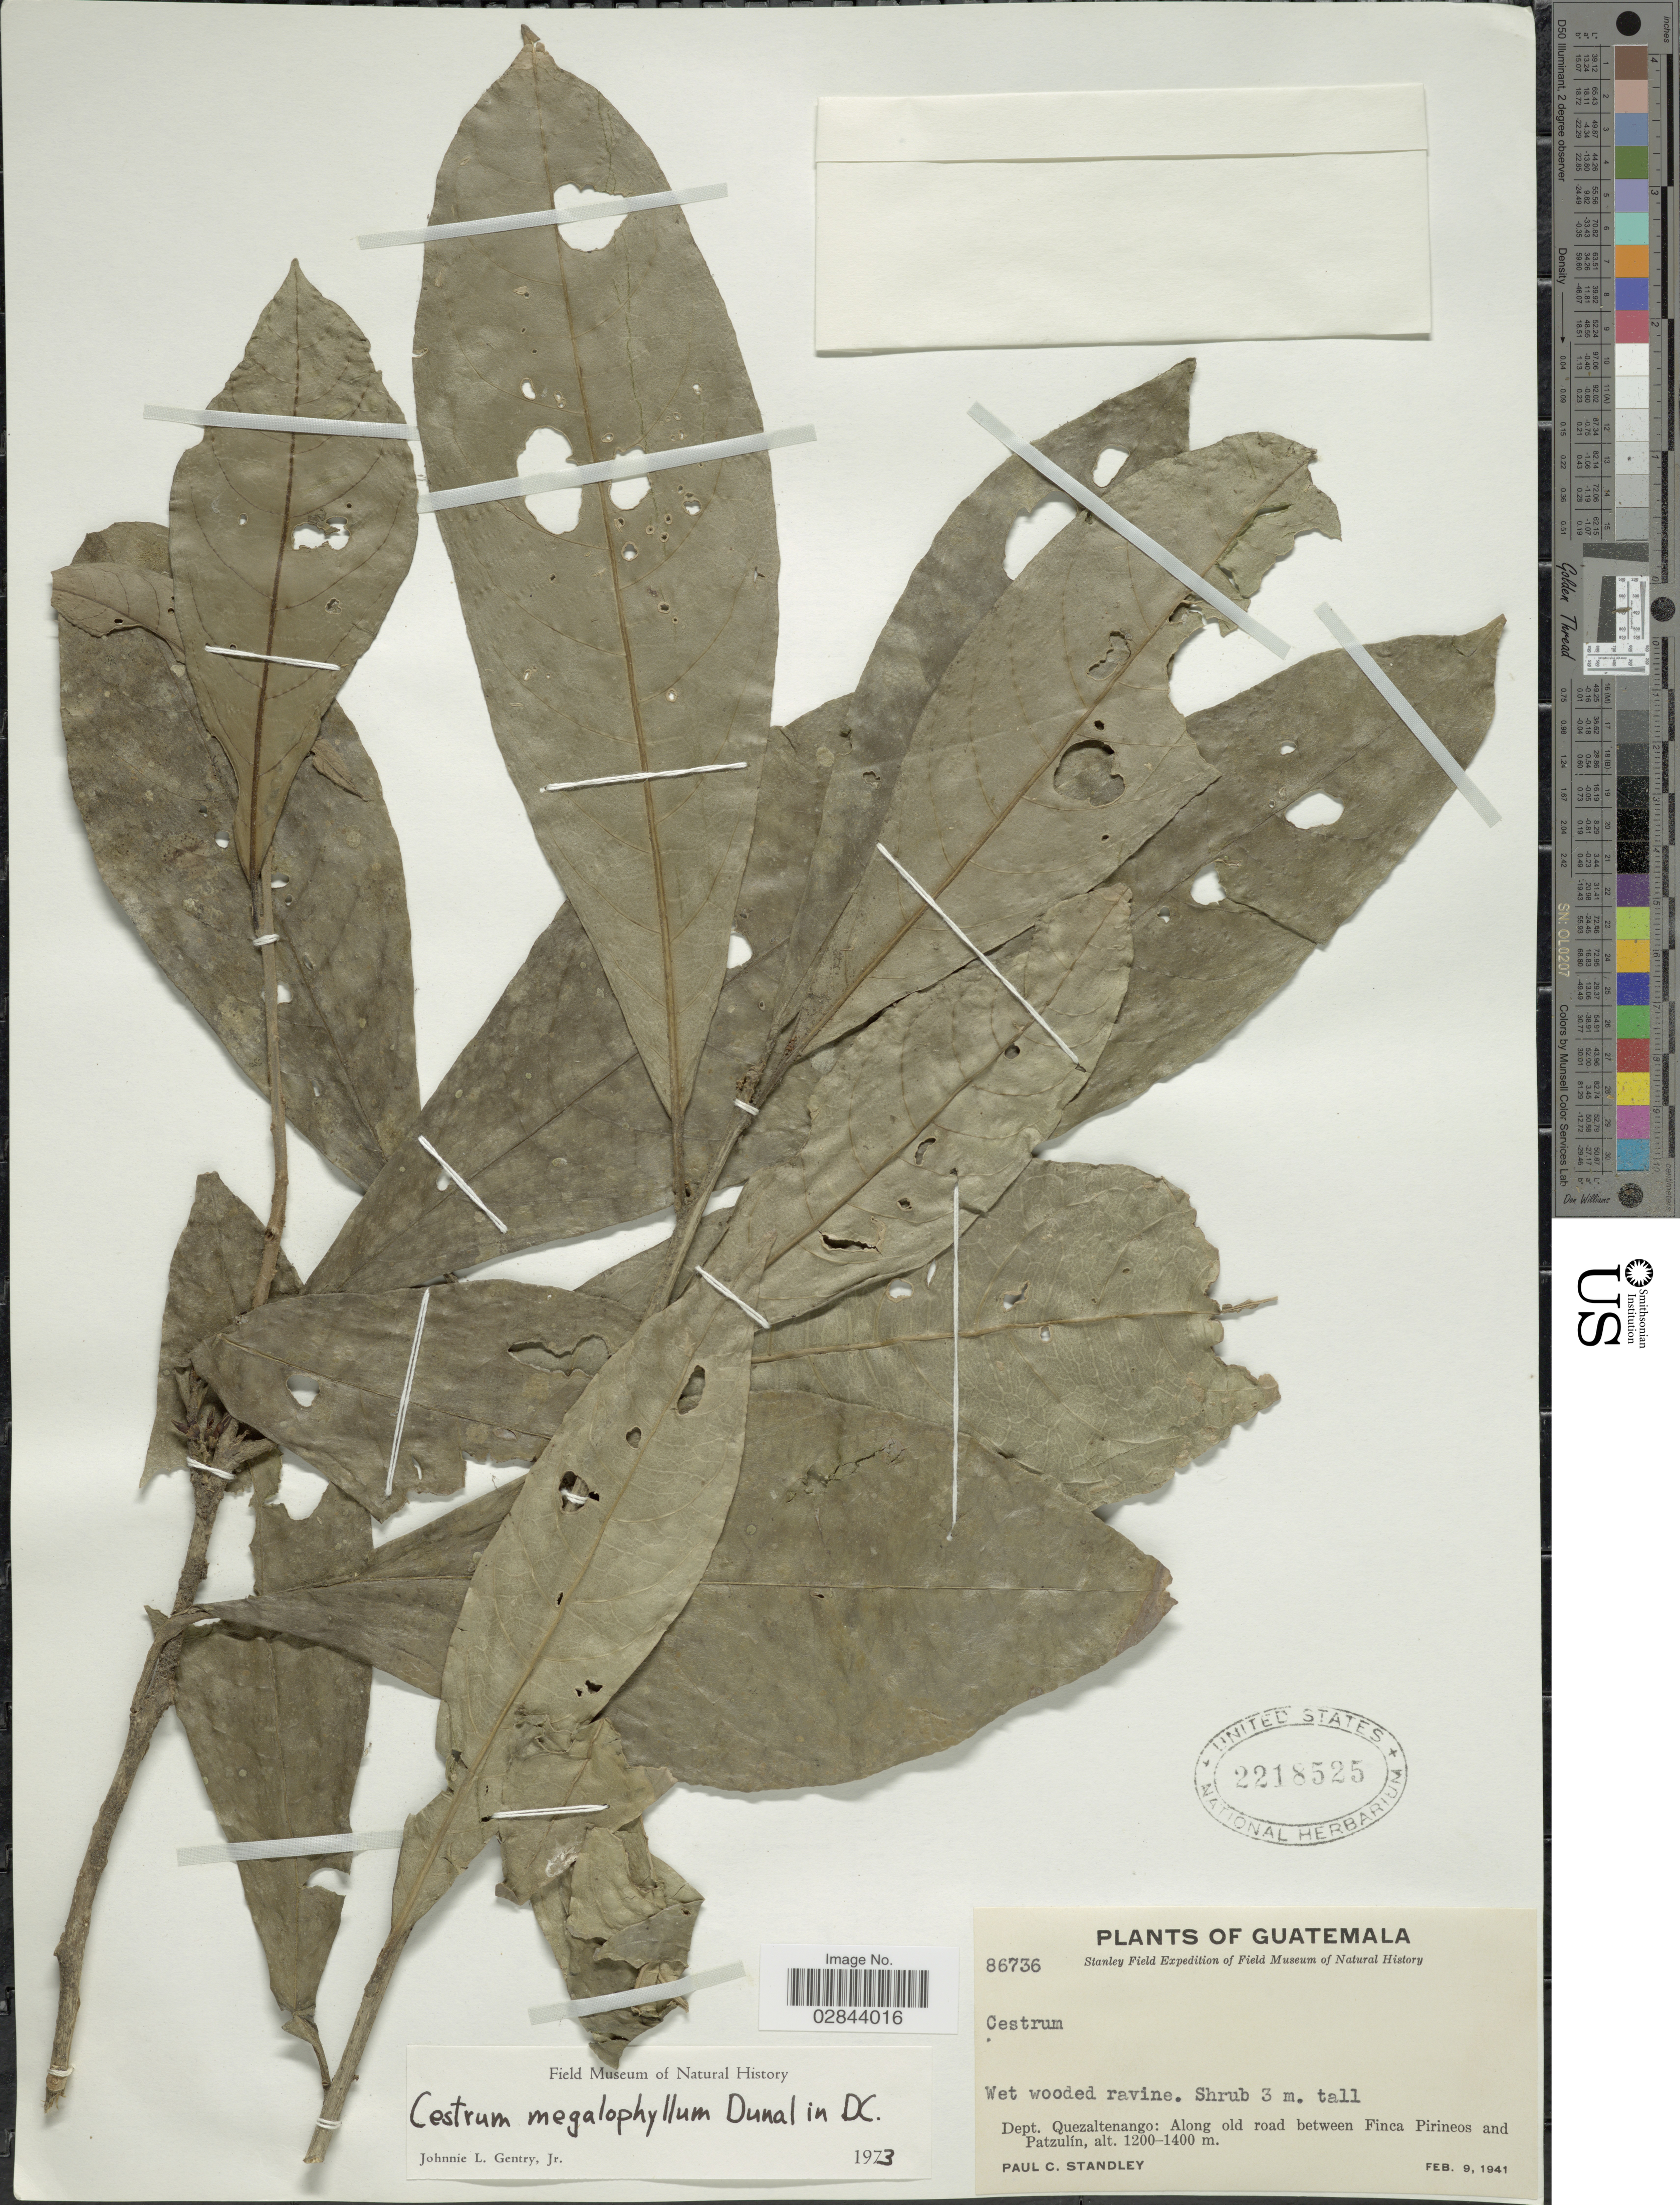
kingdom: Plantae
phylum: Tracheophyta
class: Magnoliopsida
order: Solanales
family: Solanaceae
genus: Cestrum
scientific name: Cestrum schlechtendahlii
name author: G. Don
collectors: P. C. Standley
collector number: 86736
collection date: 1941-02-09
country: Guatemala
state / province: Quetzaltenango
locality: Dept. Quezaltenango: Along old road between Finca Pirineos and Patzulín.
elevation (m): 1200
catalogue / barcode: US 2218525